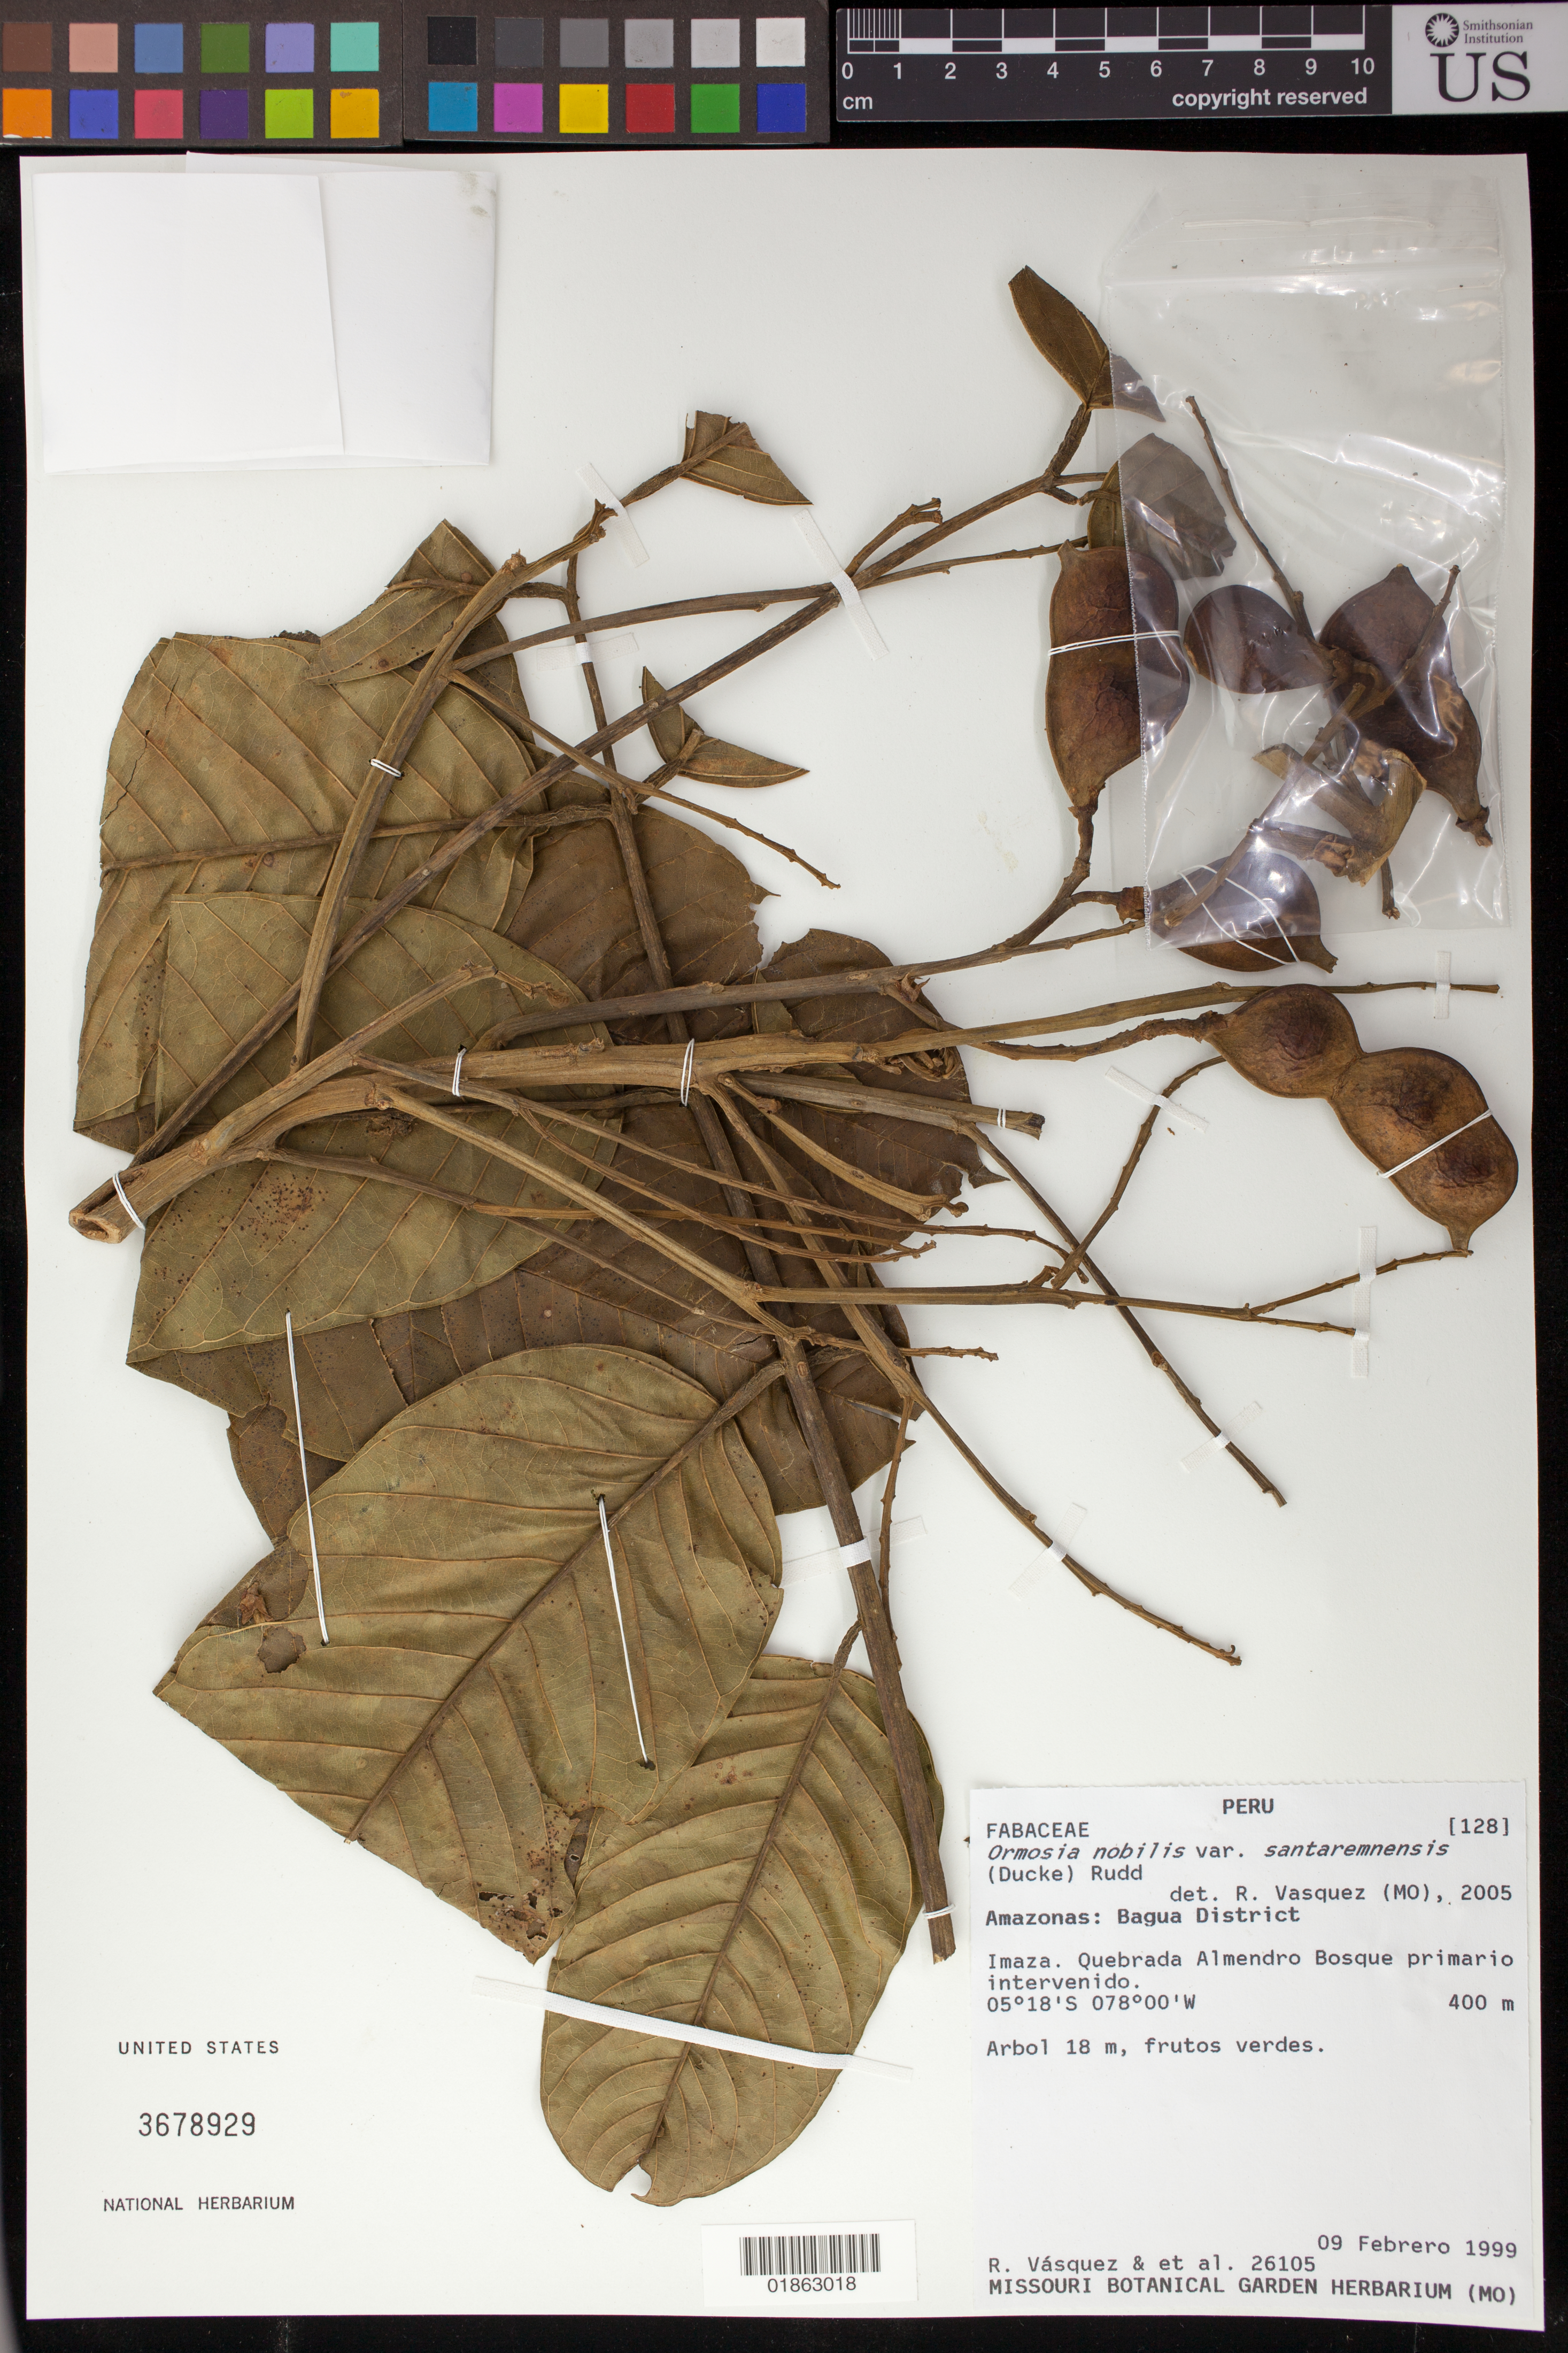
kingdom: Plantae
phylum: Tracheophyta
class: Magnoliopsida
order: Fabales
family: Fabaceae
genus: Ormosia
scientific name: Ormosia nobilis var. santaremnensis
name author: (Ducke) Rudd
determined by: Vasquez, R.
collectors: R. Vásquez et al.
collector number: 26105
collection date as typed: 09 Febrero 1999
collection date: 1999-02-09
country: Peru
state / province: Amazonas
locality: Bagua District, Imaza, Quebrada Almendro.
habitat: Bosque primario intervenido.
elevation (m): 400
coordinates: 5 18 S, 78 00 W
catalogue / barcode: US 3678929